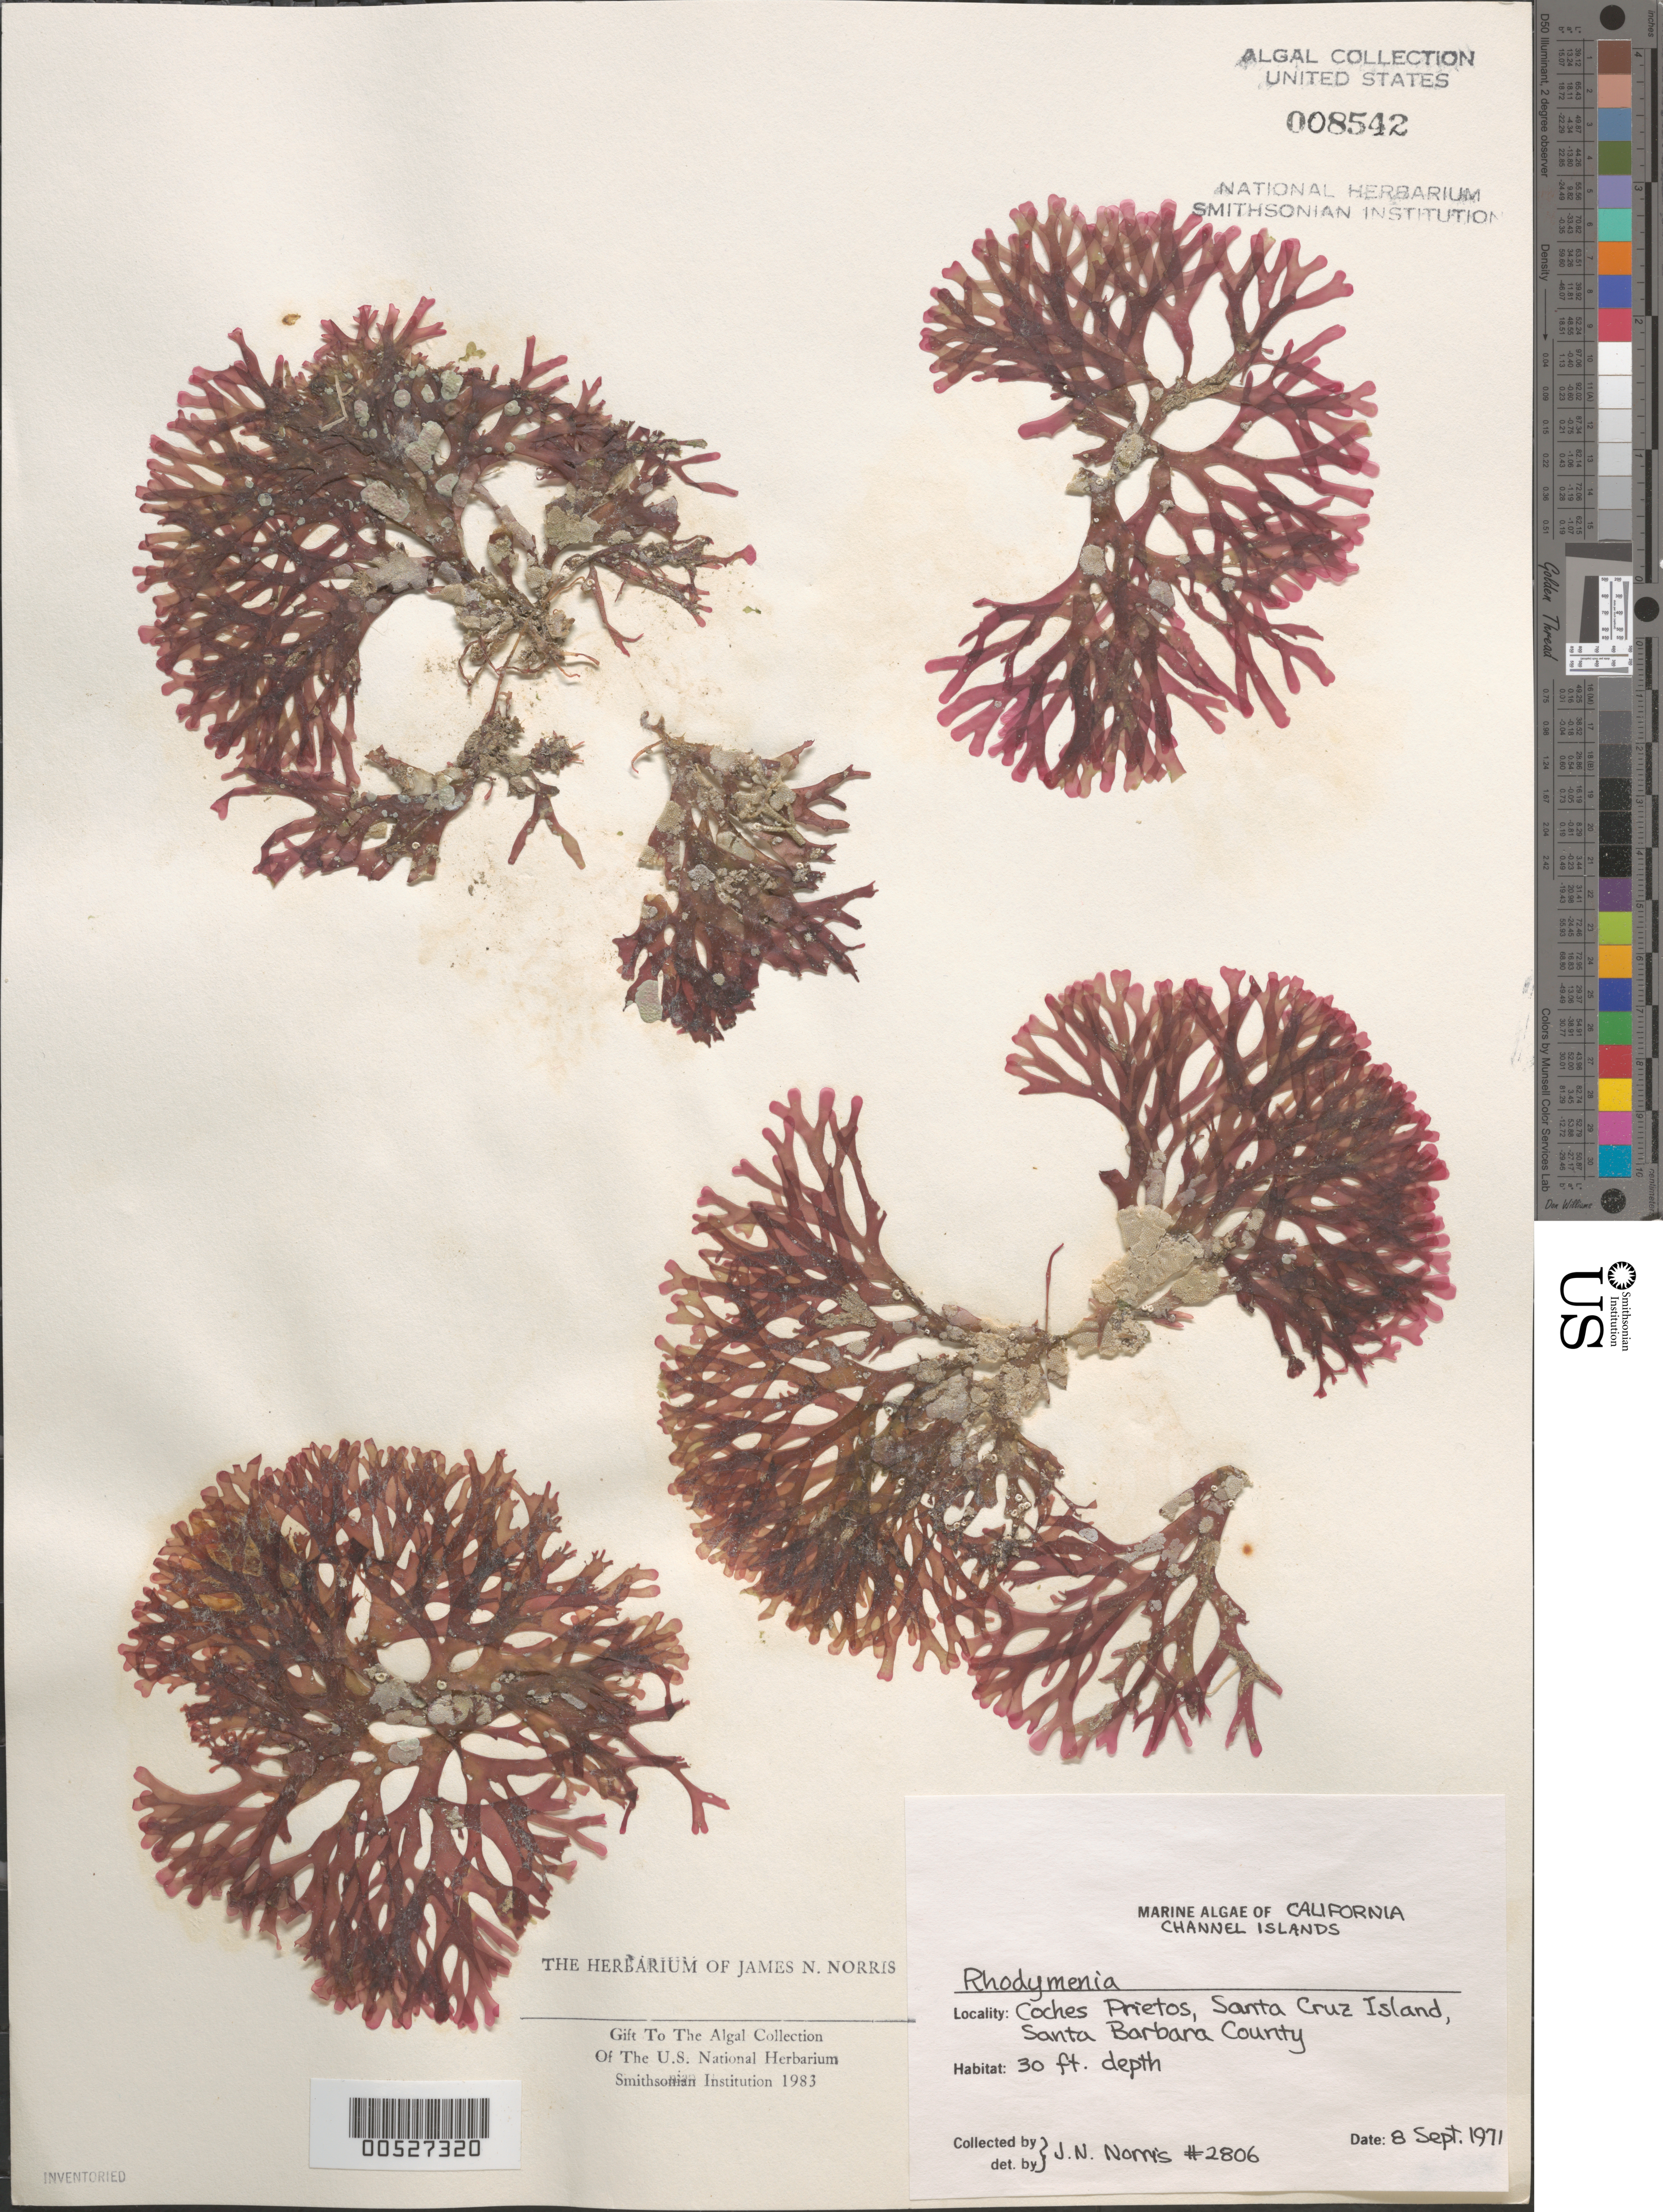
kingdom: Plantae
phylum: Rhodophyta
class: Florideophyceae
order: Rhodymeniales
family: Rhodymeniaceae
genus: Rhodymenia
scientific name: Rhodymenia sp.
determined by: Norris, James N.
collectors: J. N. Norris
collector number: JN-2806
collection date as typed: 08 Sep 1971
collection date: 1971-09-08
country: United States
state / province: California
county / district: Santa Barbara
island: Santa Cruz Island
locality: Coches Prietos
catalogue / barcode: US 8542